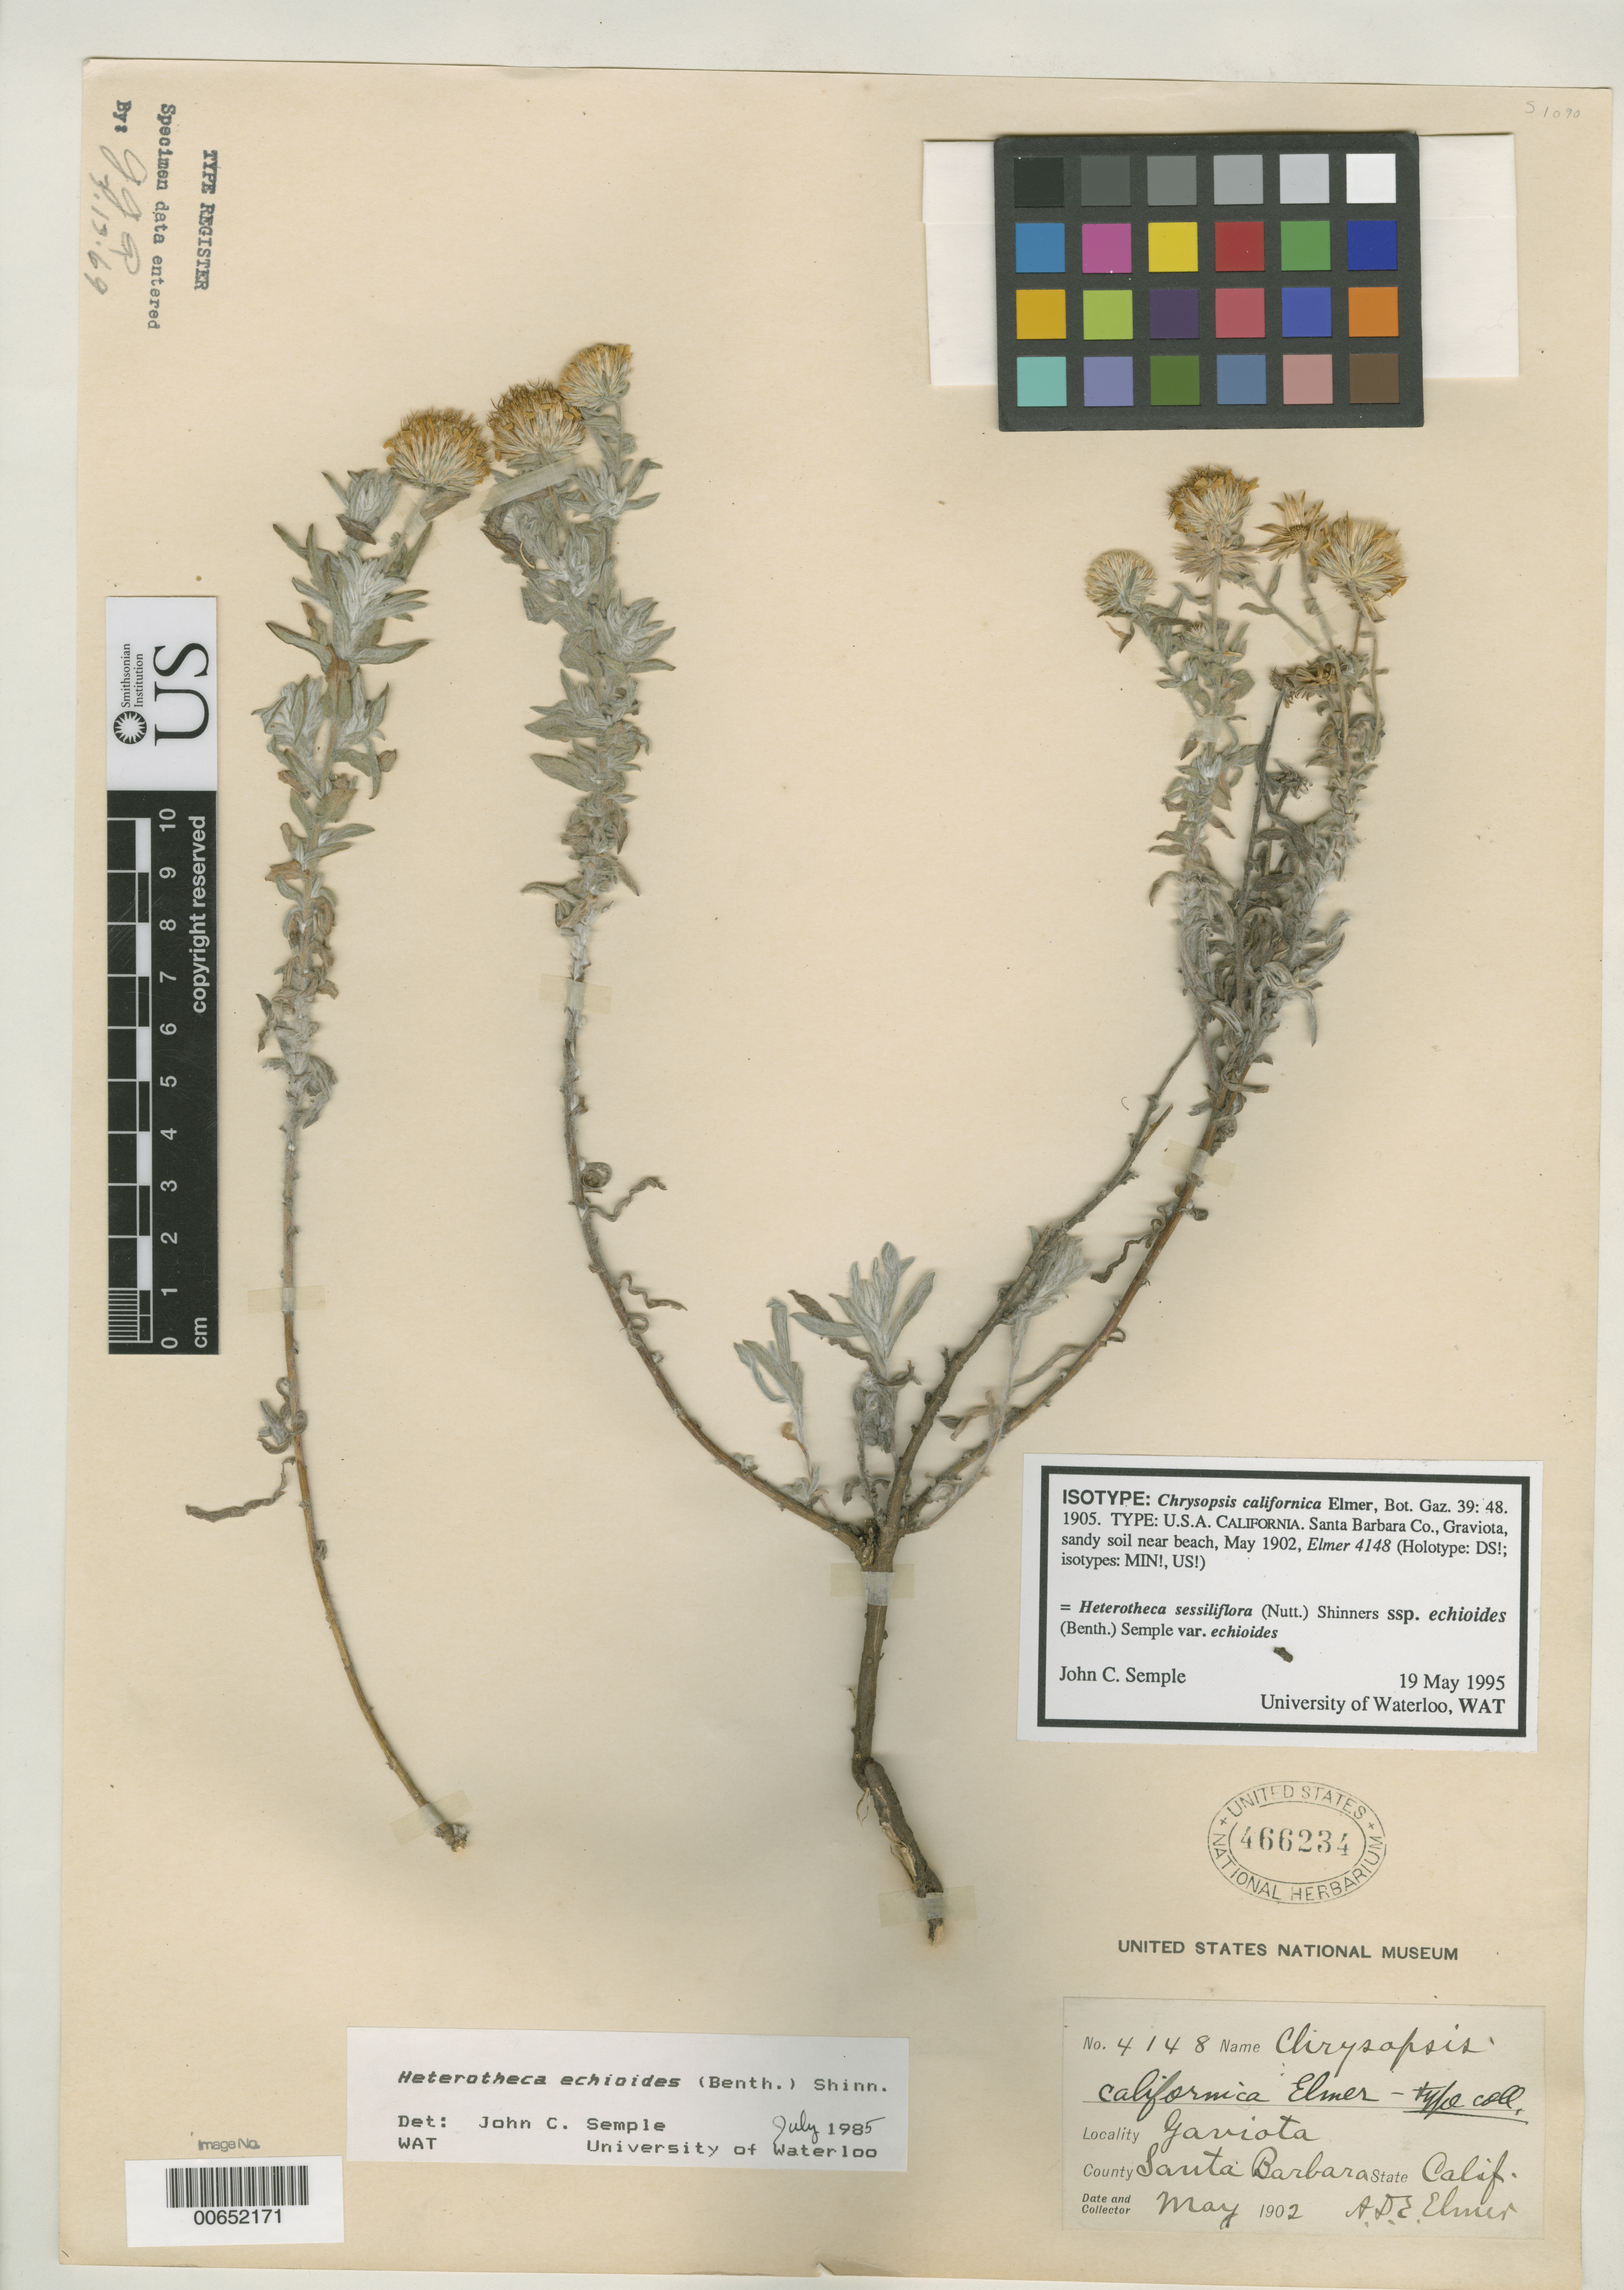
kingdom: Plantae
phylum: Tracheophyta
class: Magnoliopsida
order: Asterales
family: Asteraceae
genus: Chrysopsis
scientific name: Chrysopsis californica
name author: Elmer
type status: Isotype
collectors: A. D. E. Elmer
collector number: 4148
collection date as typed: May 1902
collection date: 1902-05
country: United States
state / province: California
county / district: Santa Barbara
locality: Gaviota.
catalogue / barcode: US 466234